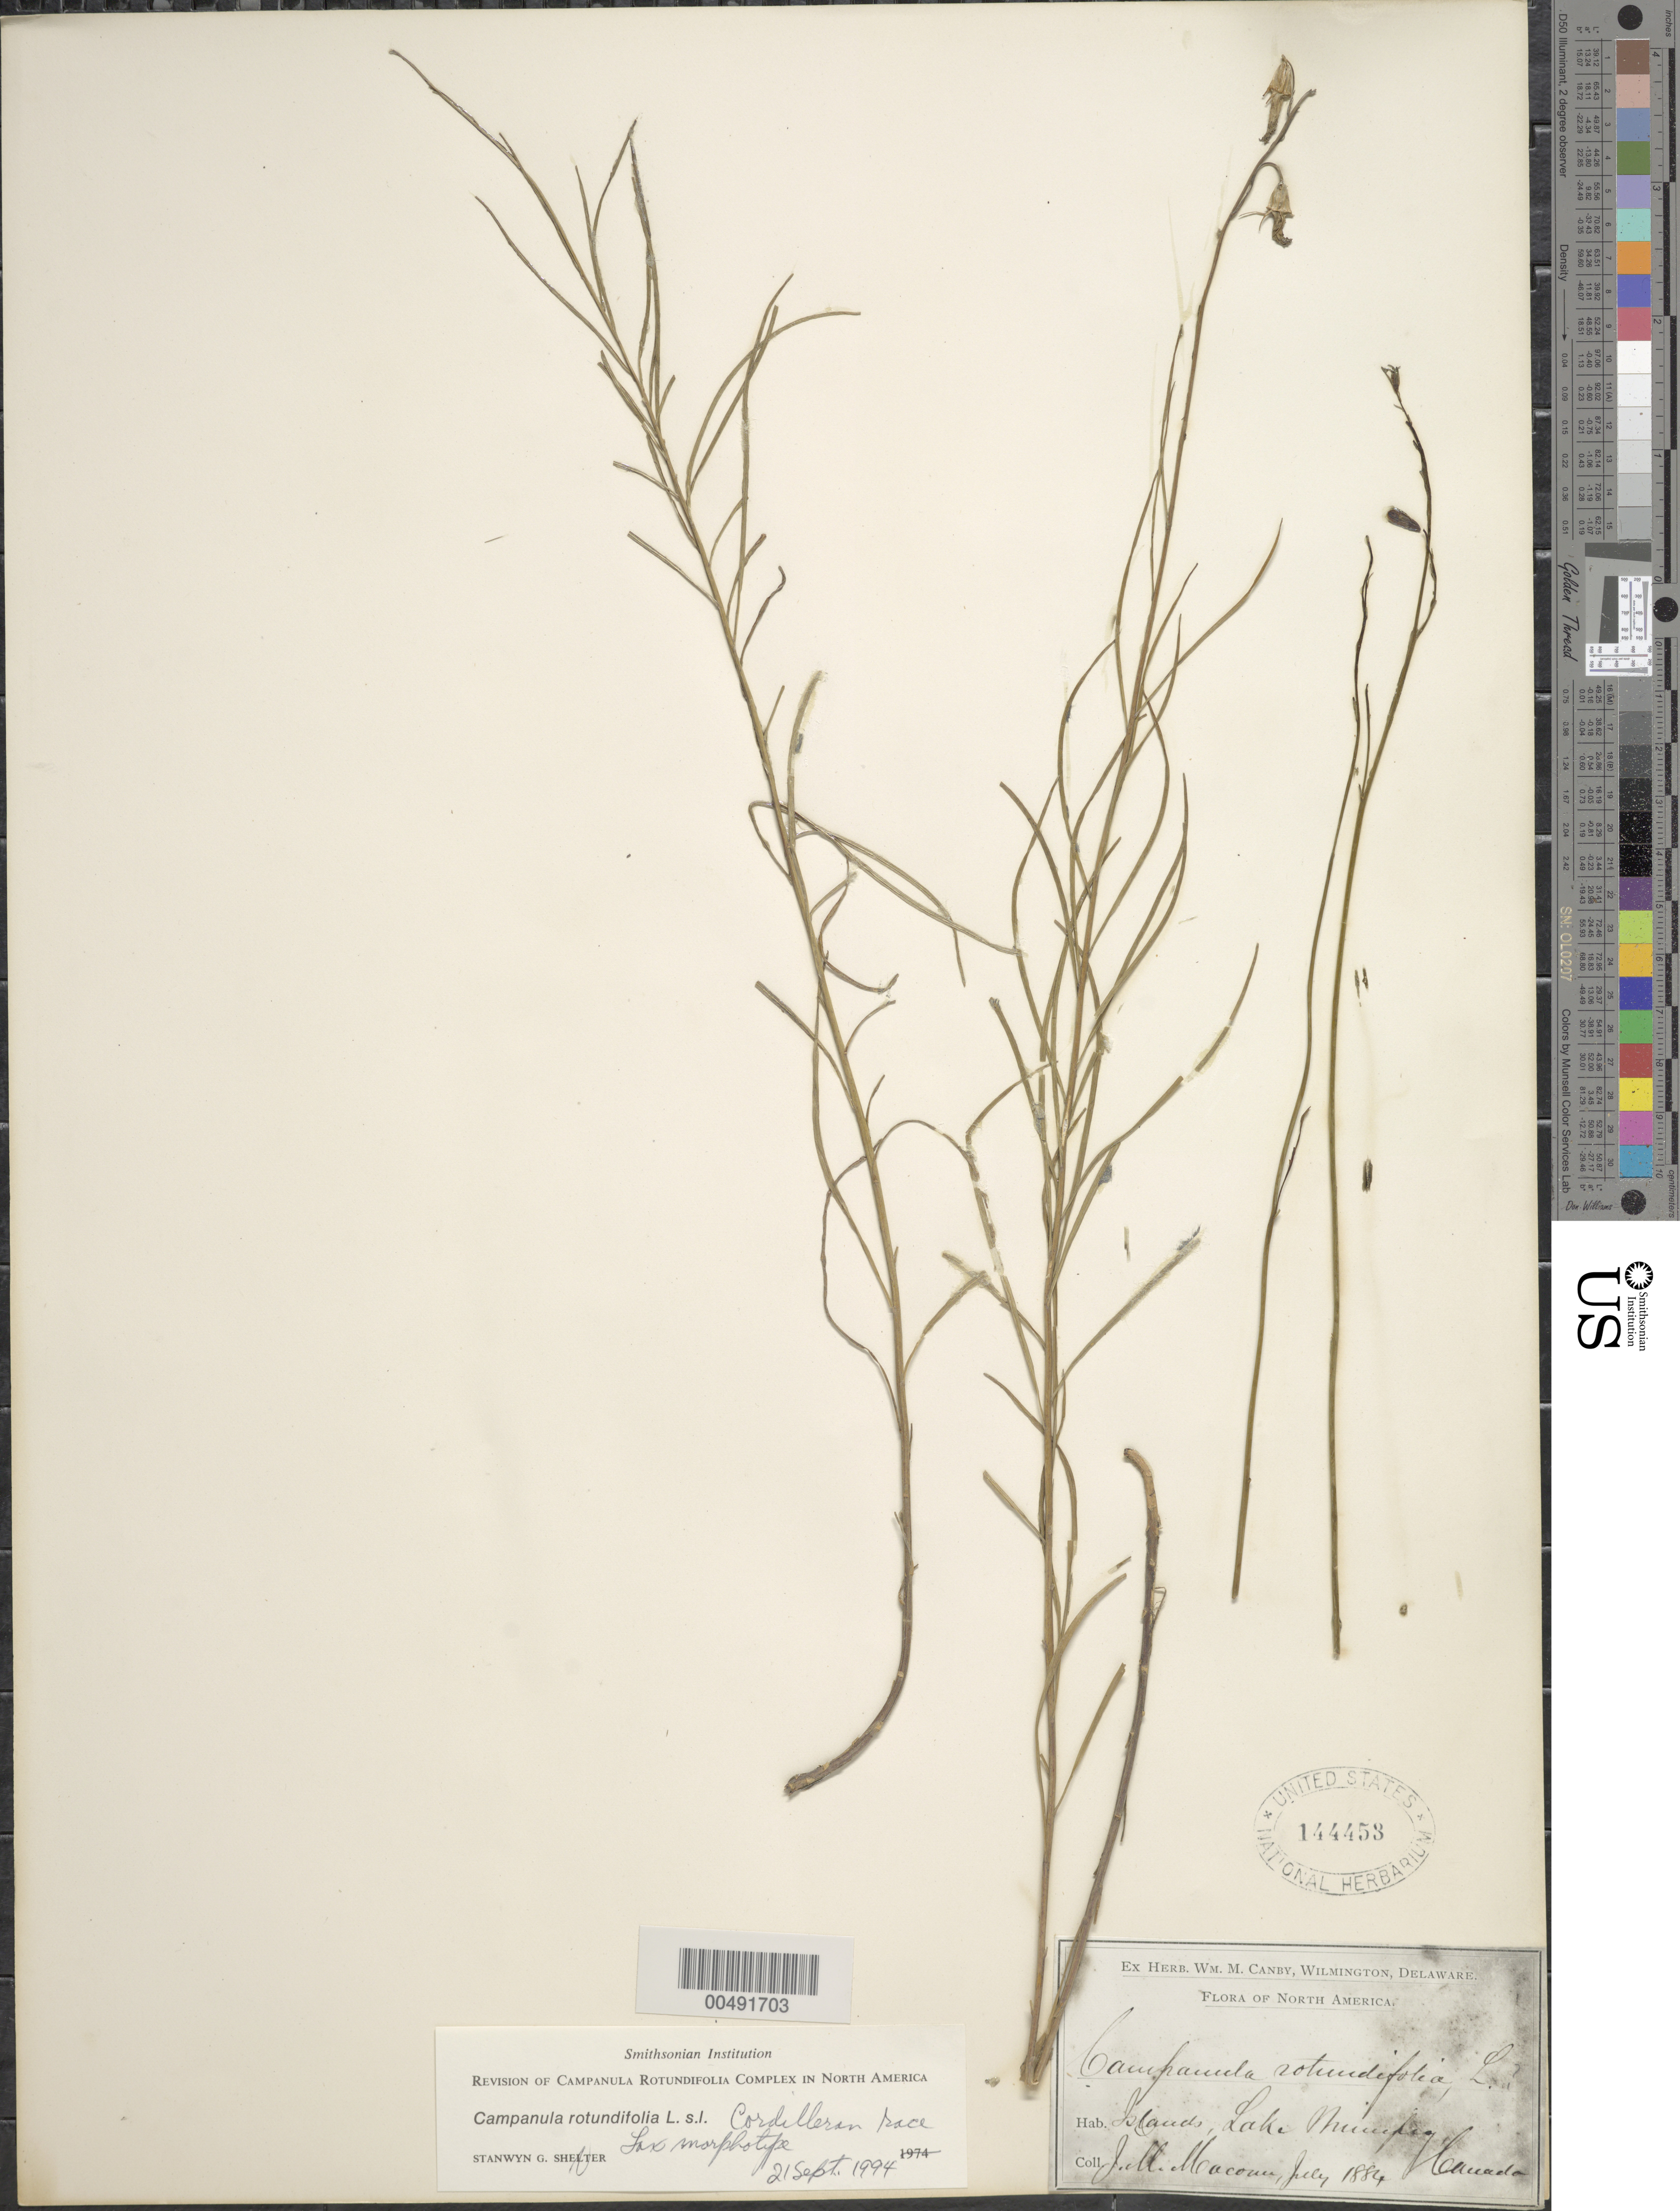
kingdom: Plantae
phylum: Tracheophyta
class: Magnoliopsida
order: Asterales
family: Campanulaceae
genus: Campanula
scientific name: Campanula rotundifolia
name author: L.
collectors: J. M. Macoun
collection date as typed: Jul 1884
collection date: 1884-07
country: Canada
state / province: Manitoba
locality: islands, Lake Winnipeg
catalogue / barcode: US 144453